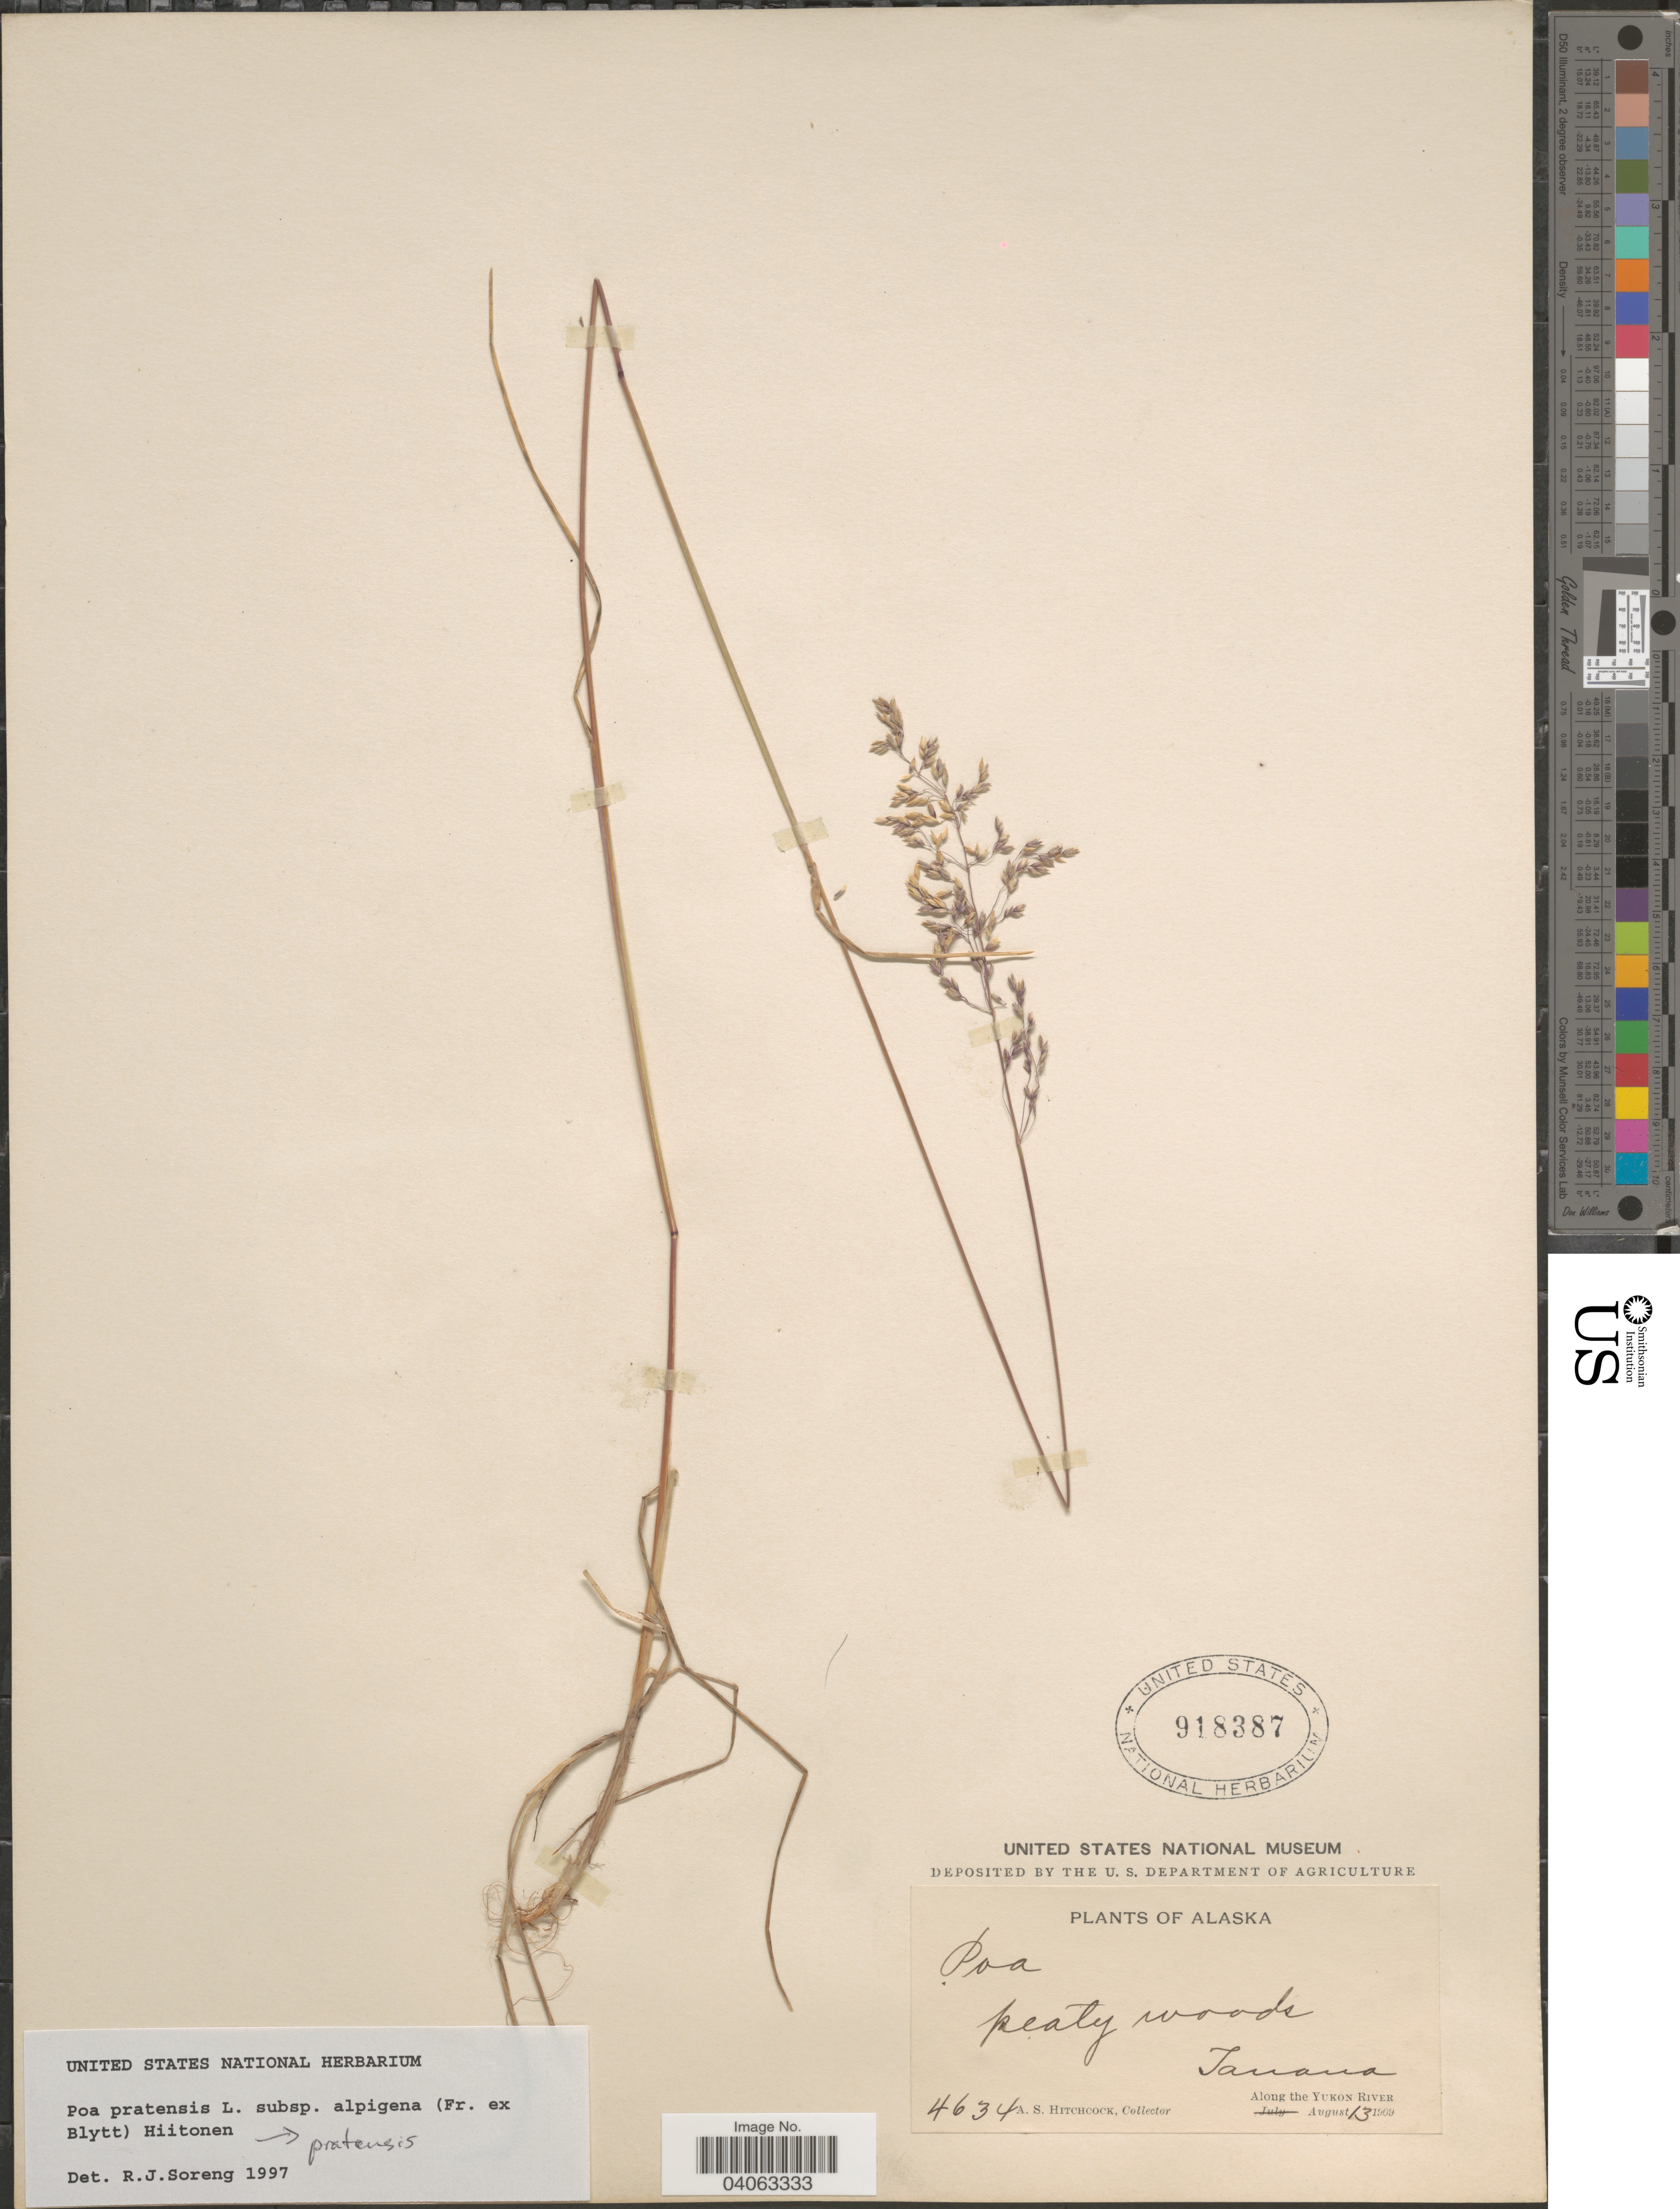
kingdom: Plantae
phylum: Tracheophyta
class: Liliopsida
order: Poales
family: Poaceae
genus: Poa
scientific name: Poa pratensis subsp. alpigena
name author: (Lindm.) Hiitonen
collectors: A. S. Hitchcock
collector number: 4634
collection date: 1909-08-13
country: United States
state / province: Alaska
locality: Tanana. Along the Yukon River.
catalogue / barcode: US 918387